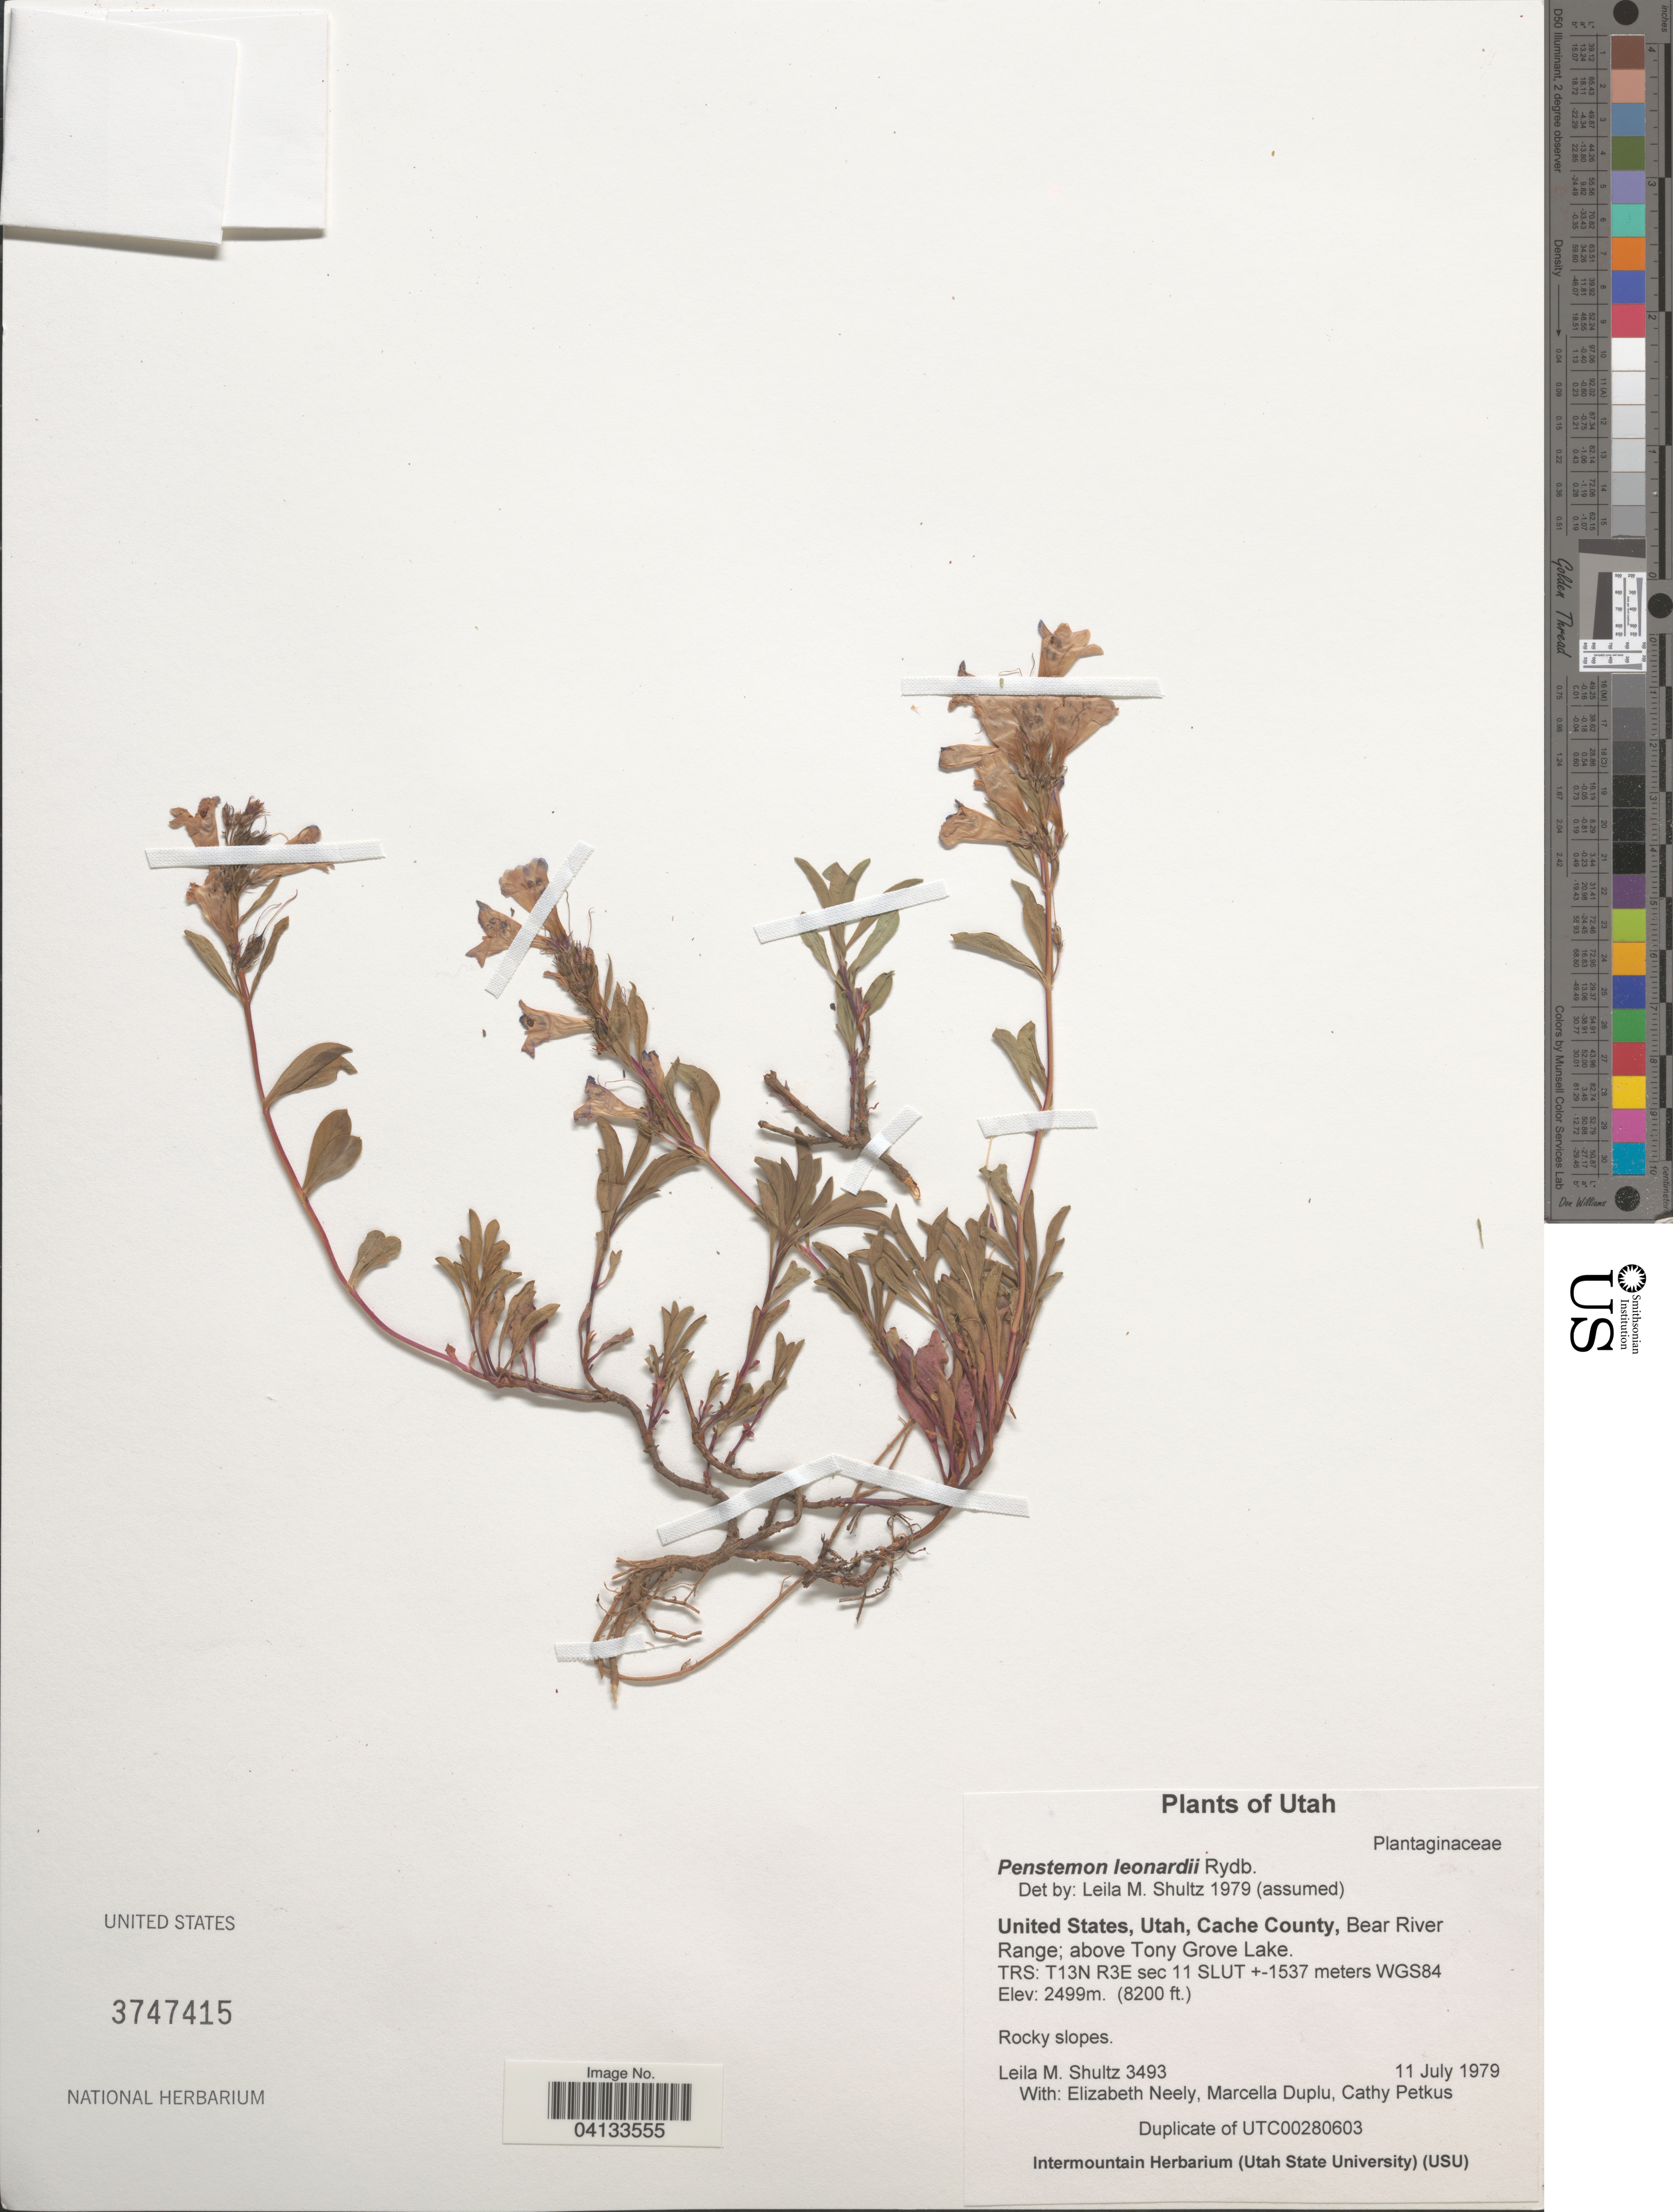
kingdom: Plantae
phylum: Tracheophyta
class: Magnoliopsida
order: Lamiales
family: Plantaginaceae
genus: Penstemon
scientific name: Penstemon leonardii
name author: Rydb.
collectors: L. Shultz, E. Neely, M. Duplu & C. Petkus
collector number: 3493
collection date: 1979-07-11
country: United States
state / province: Utah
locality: Cache County, Bear River Range; above Tony Grove Lake. TRS: T13N R3E sec 11 SLUT +-1537 meters WGS84.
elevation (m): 2499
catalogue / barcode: US 3747415